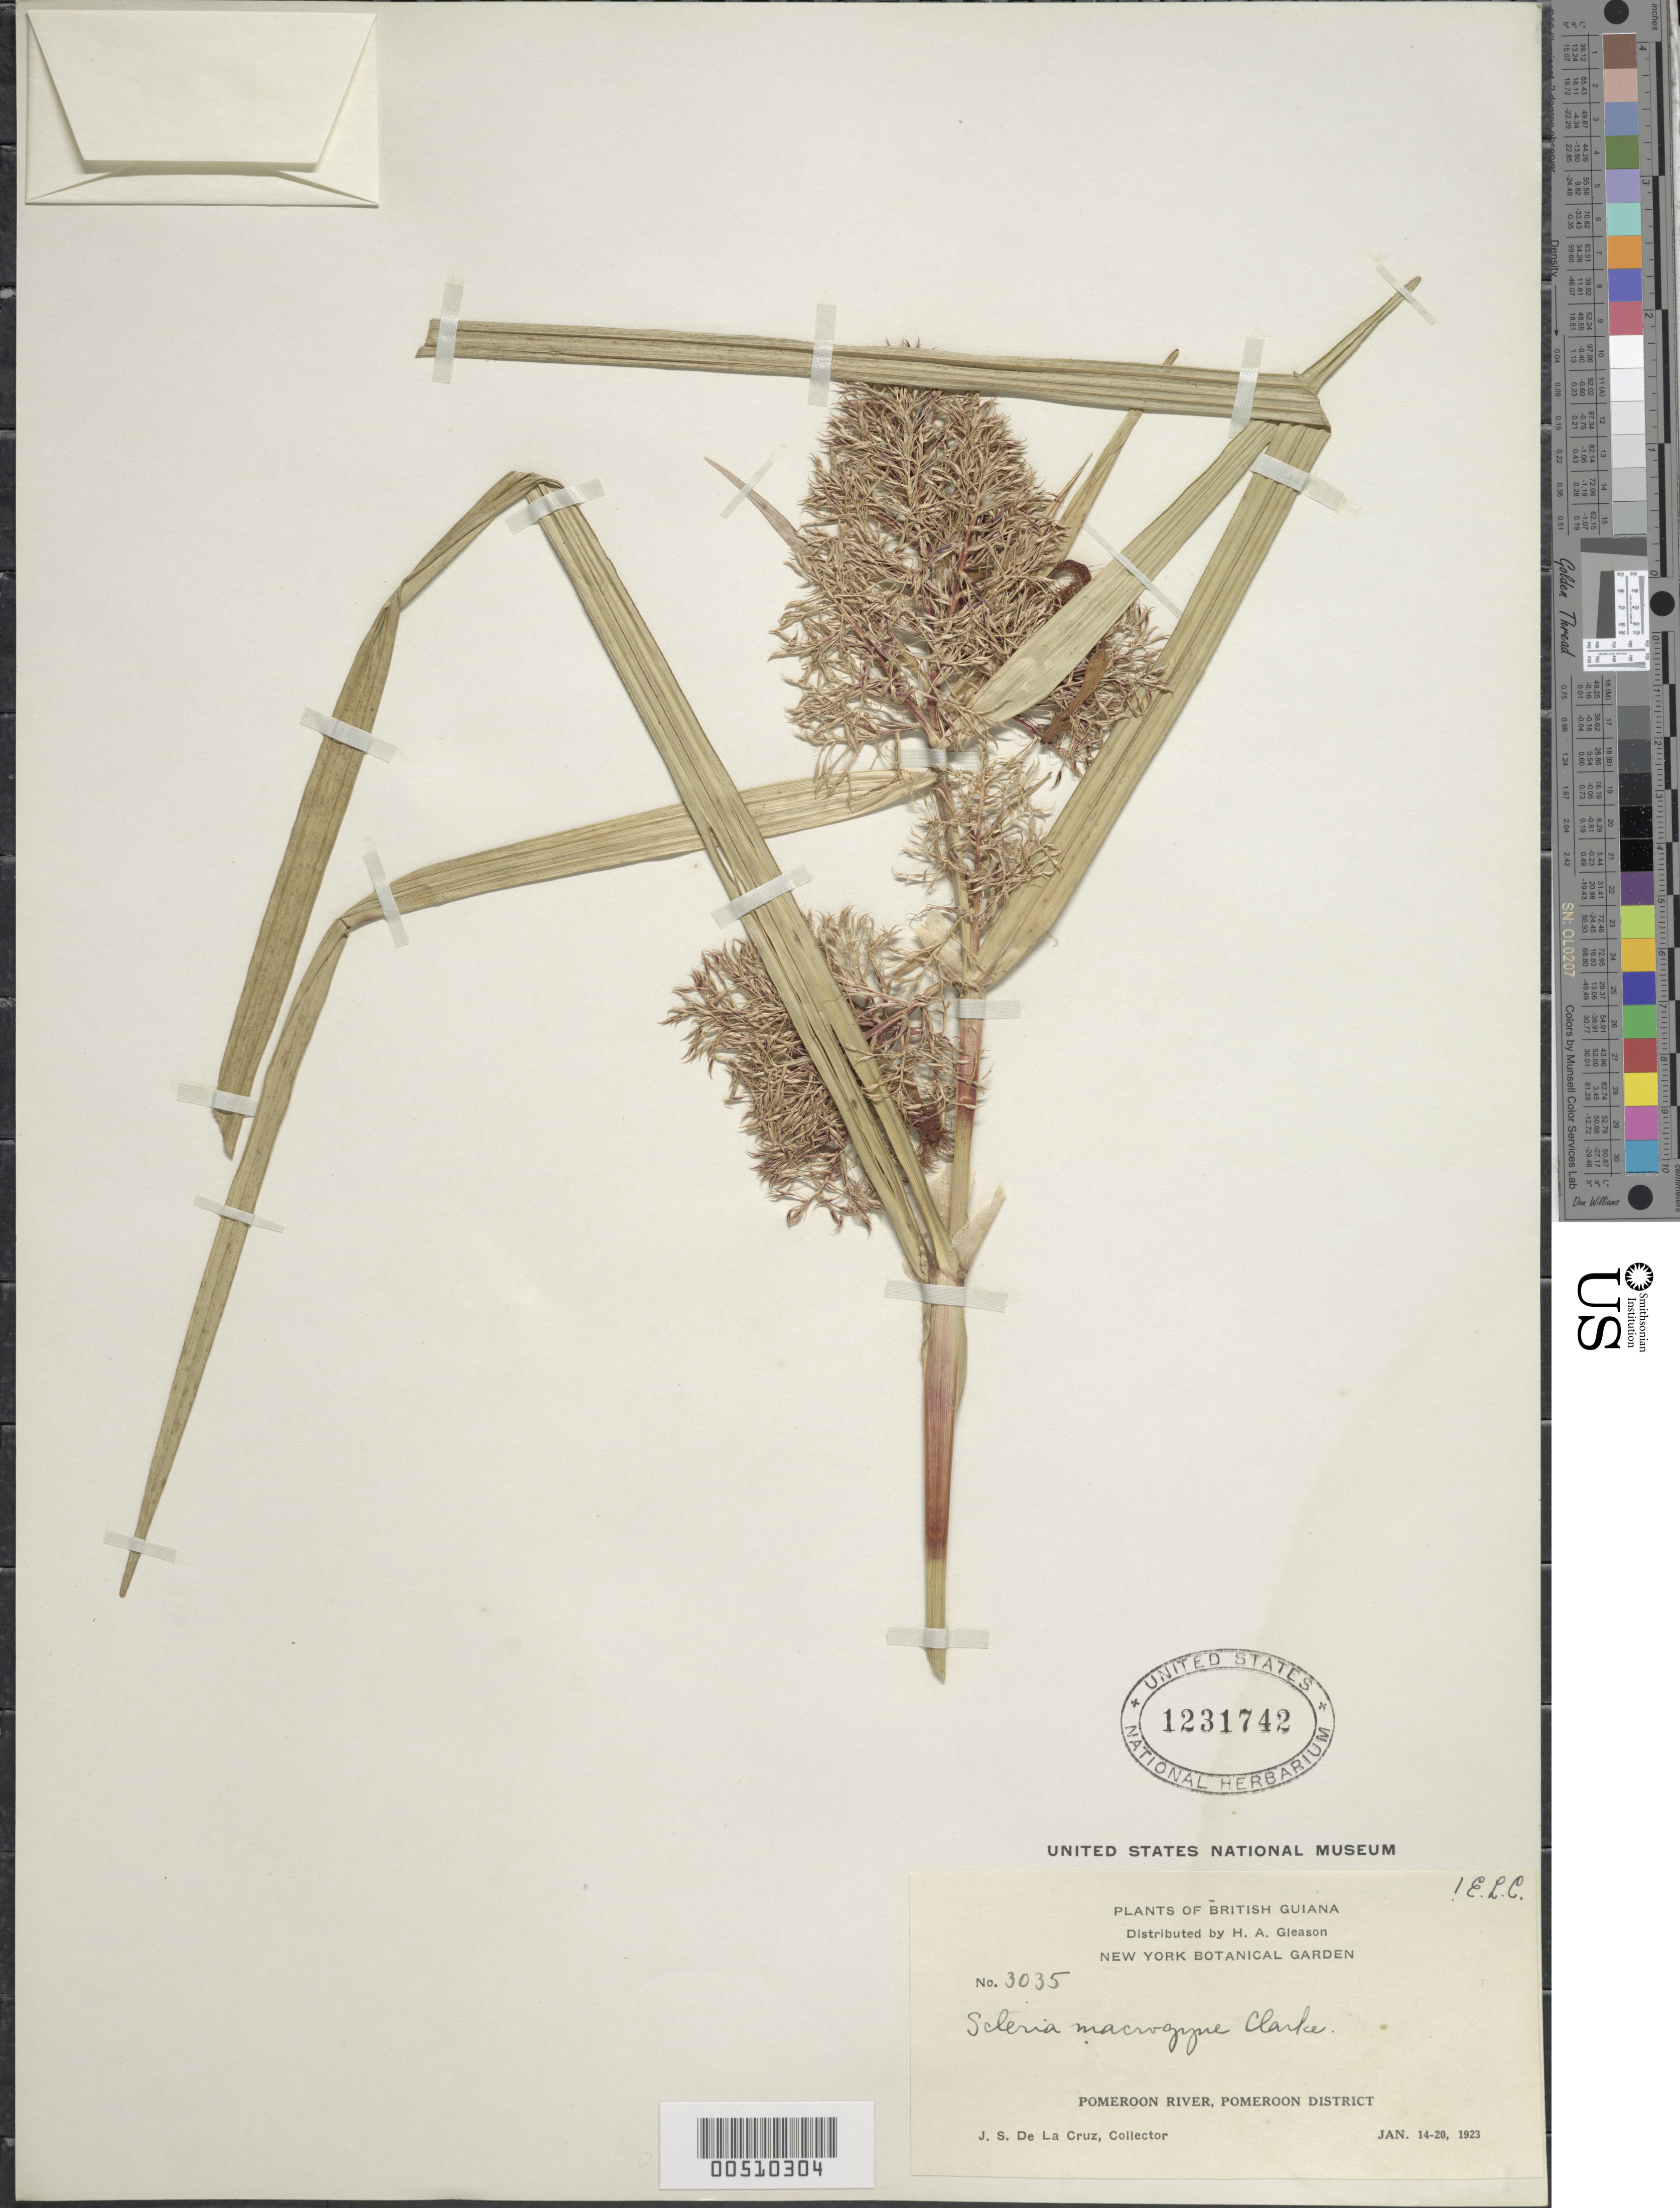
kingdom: Plantae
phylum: Tracheophyta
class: Liliopsida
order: Poales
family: Cyperaceae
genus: Scleria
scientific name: Scleria macrogyne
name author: C.B. Clarke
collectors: J. S. de la Cruz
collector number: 3035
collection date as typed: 14 Jan 1923 to 20 Jan 1923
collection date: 1923-01-14/1923-01-20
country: Guyana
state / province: Pomeroon-Supenaam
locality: Pomeroon River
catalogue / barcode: US 1231742